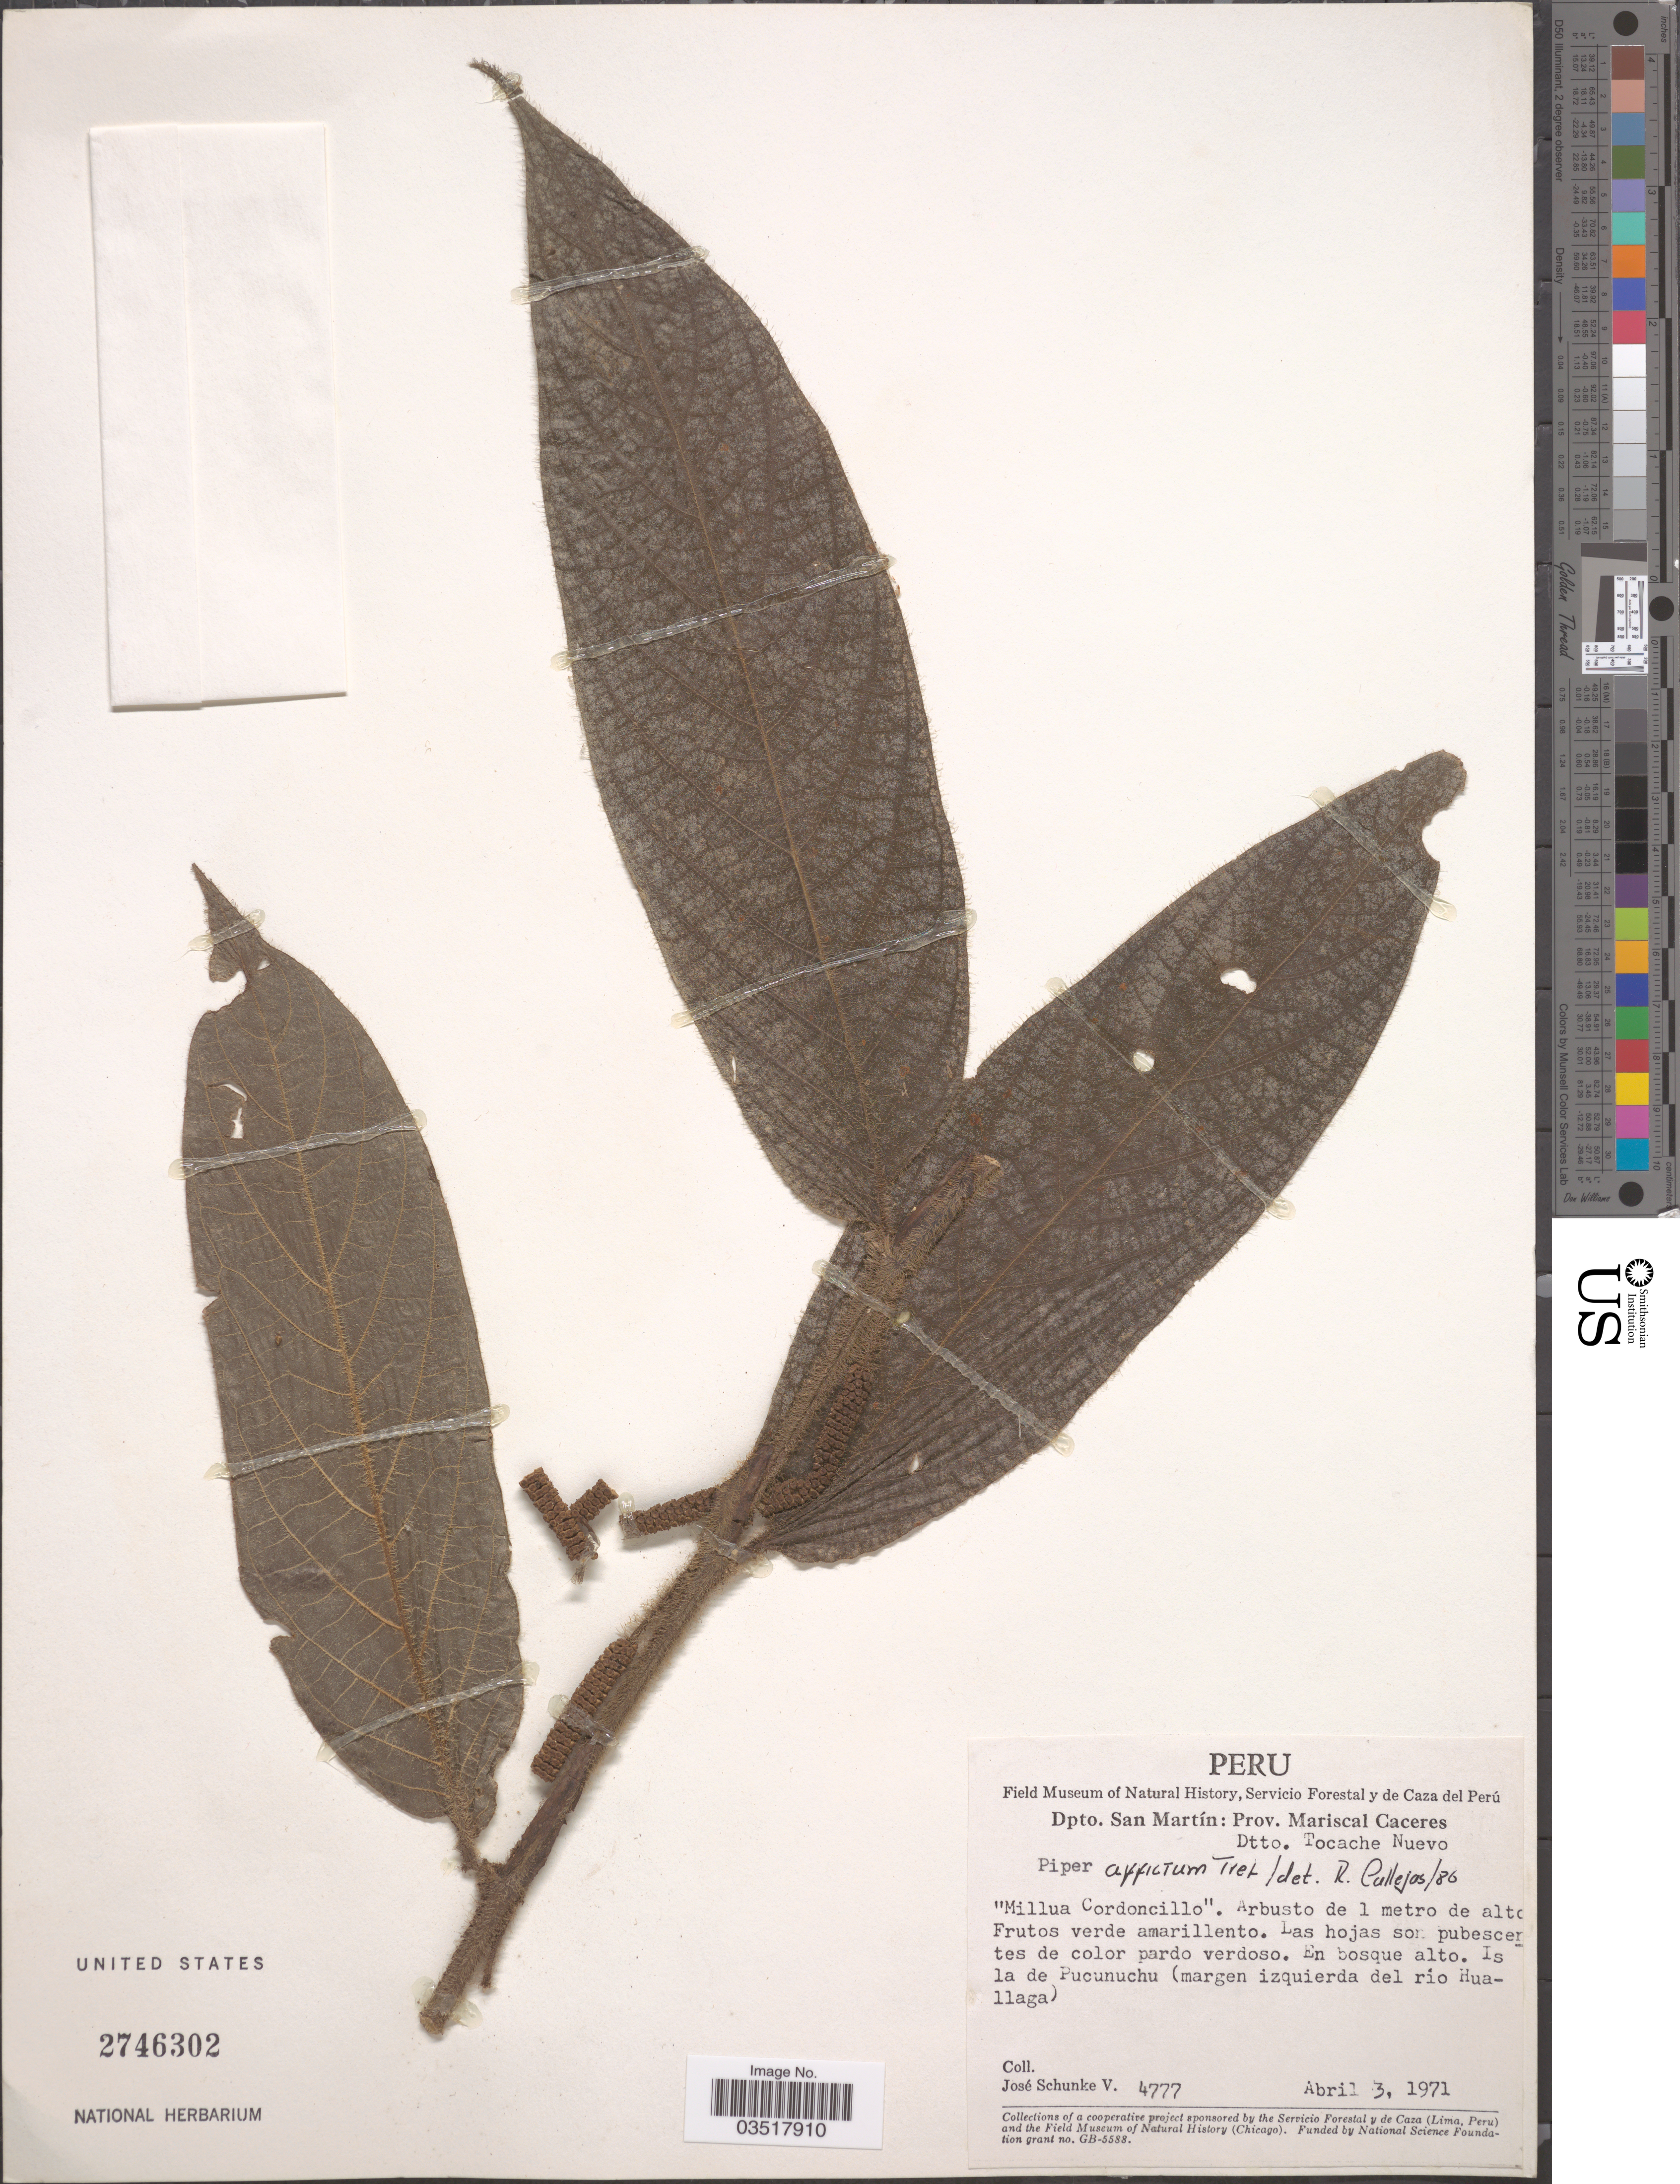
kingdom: Plantae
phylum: Tracheophyta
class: Magnoliopsida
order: Piperales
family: Piperaceae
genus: Piper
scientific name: Piper affictum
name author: Trel.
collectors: J. Schunke Vigo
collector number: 4777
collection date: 1971-04-03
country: Peru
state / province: San Martín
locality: Dpto. San Martín: Prov. Mariscal Caceres. Dtto. Tocache Nuevo. En bosque alto. Isla de Pucunuchu (margen izquierda del río Huallaga).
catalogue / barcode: US 2746302